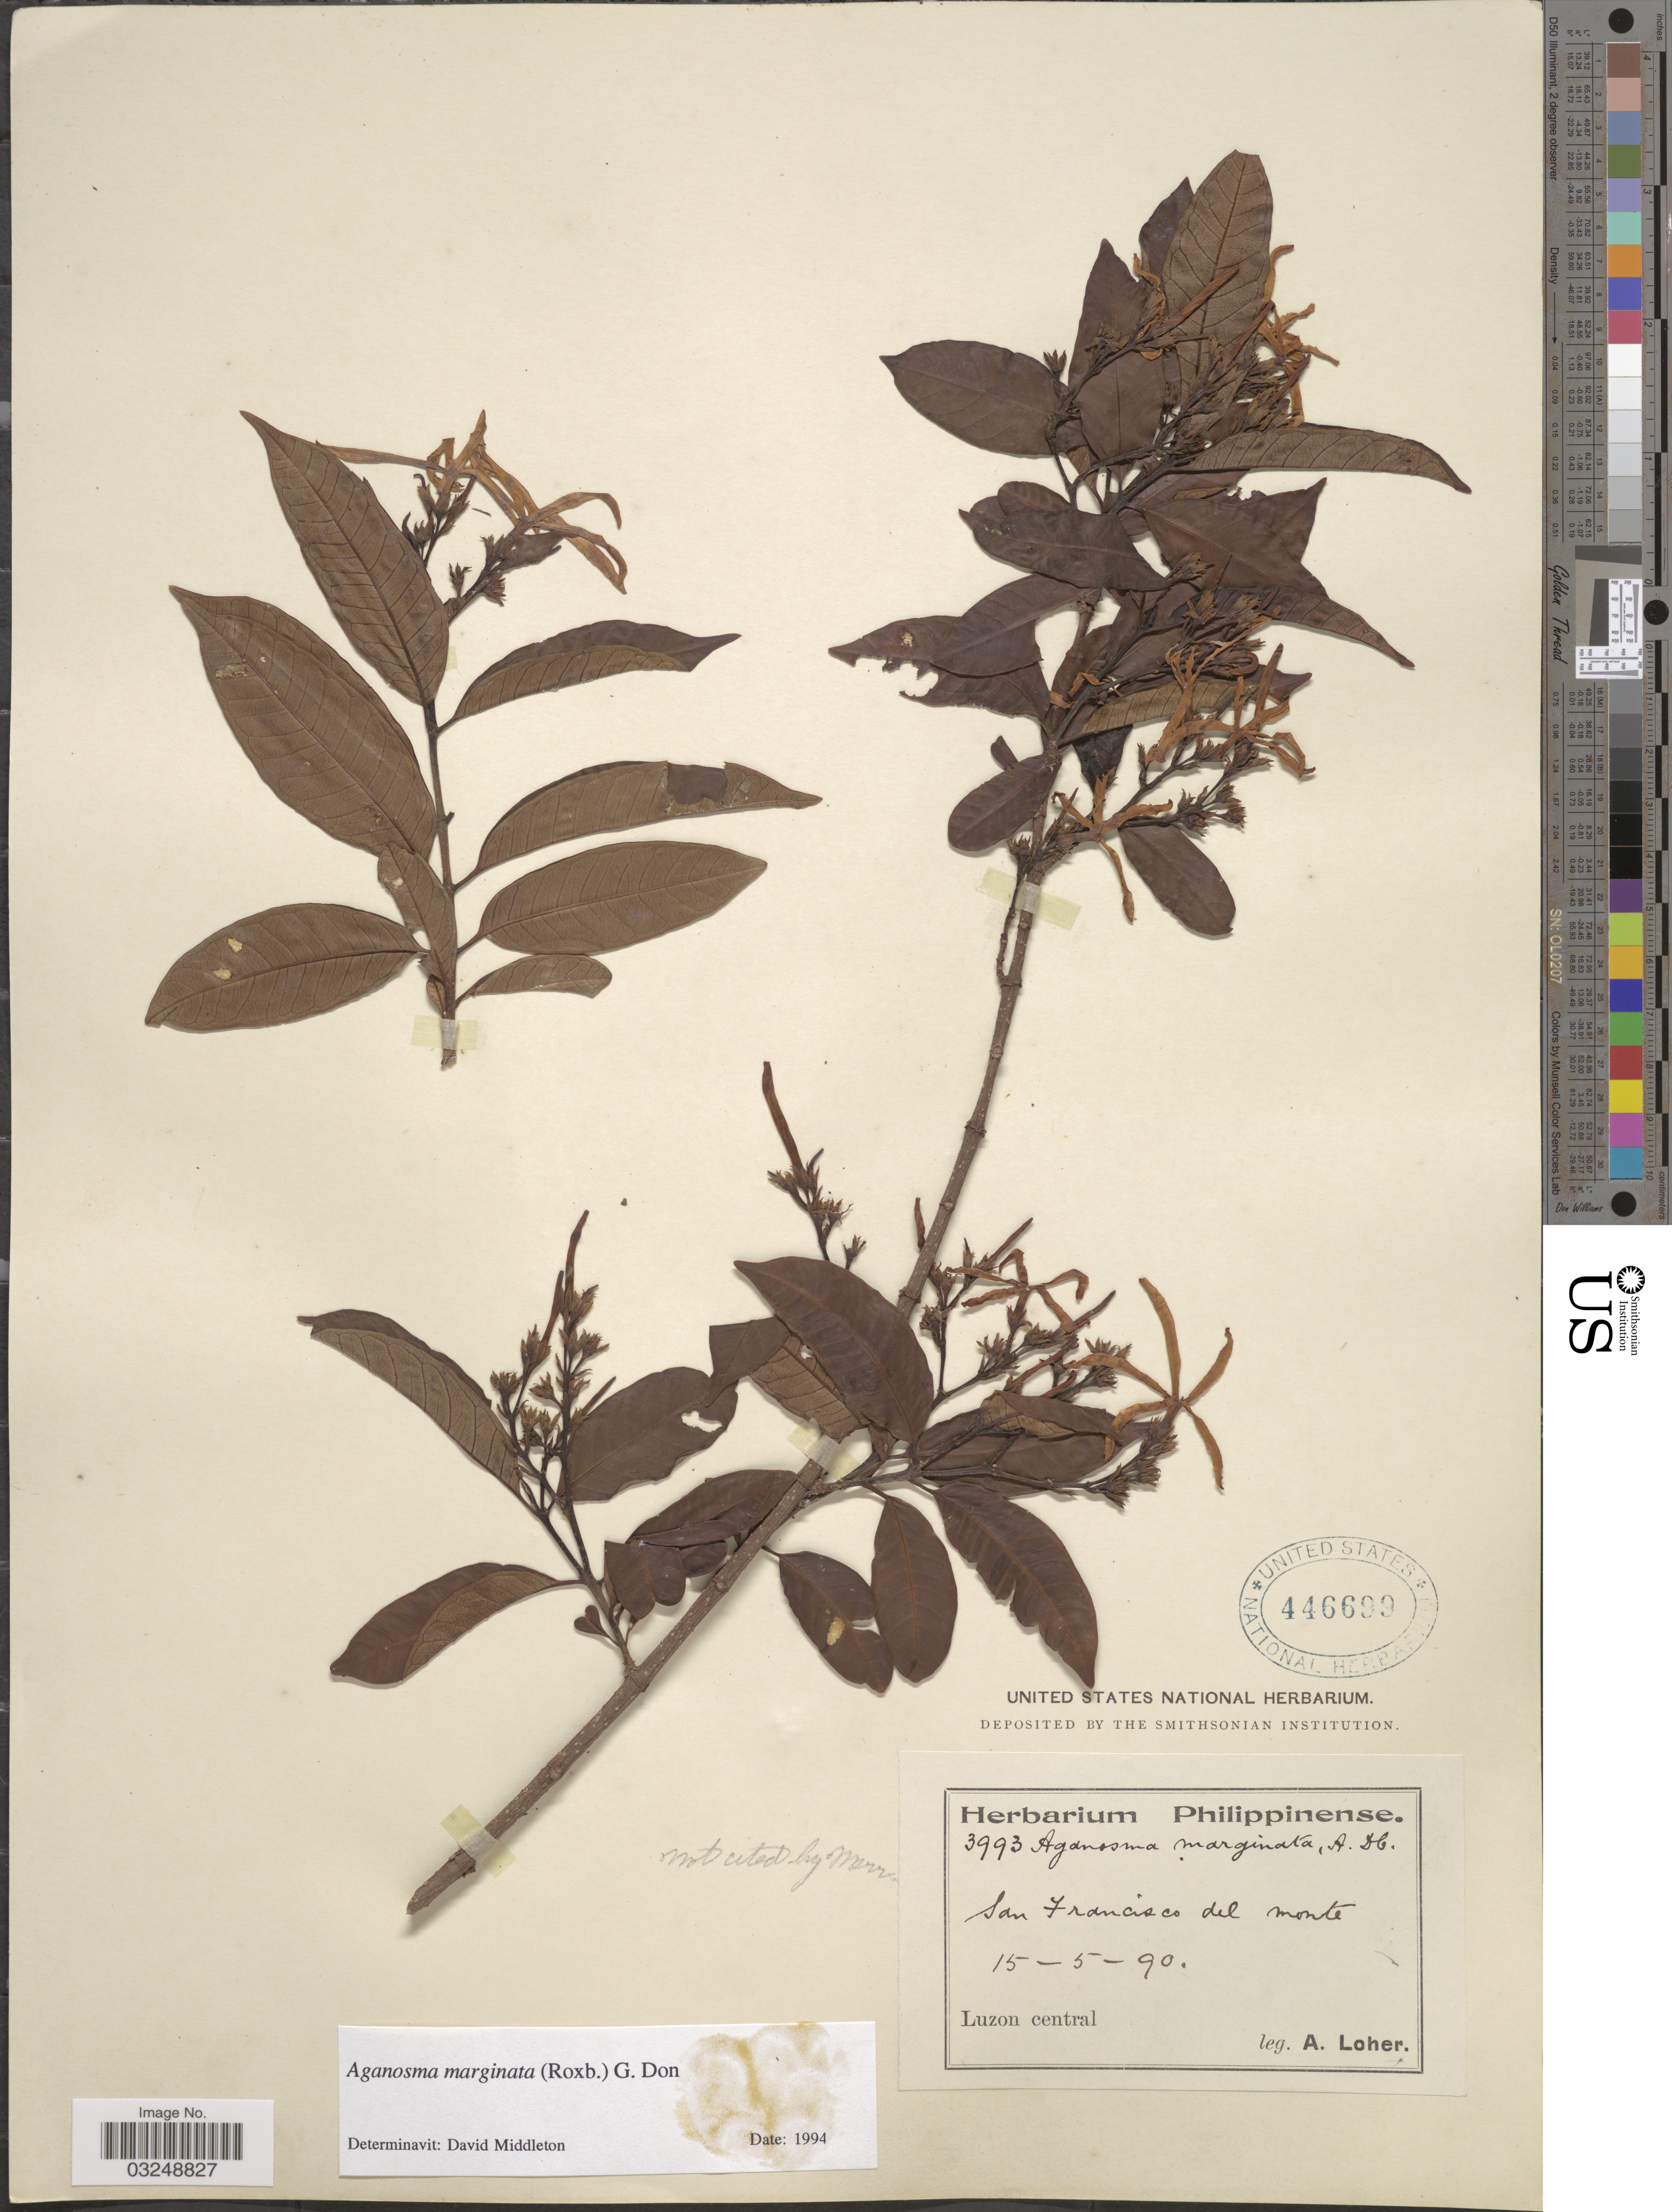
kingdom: Plantae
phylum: Tracheophyta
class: Magnoliopsida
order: Gentianales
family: Apocynaceae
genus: Aganosma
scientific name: Aganosma marginata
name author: (Roxb.) G. Don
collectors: A. Loher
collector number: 3993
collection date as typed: Transcribed d/m/y: 15/5/90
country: Philippines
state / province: Central Luzon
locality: San Francisco del Monte. Luzon central.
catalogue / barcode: US 446699